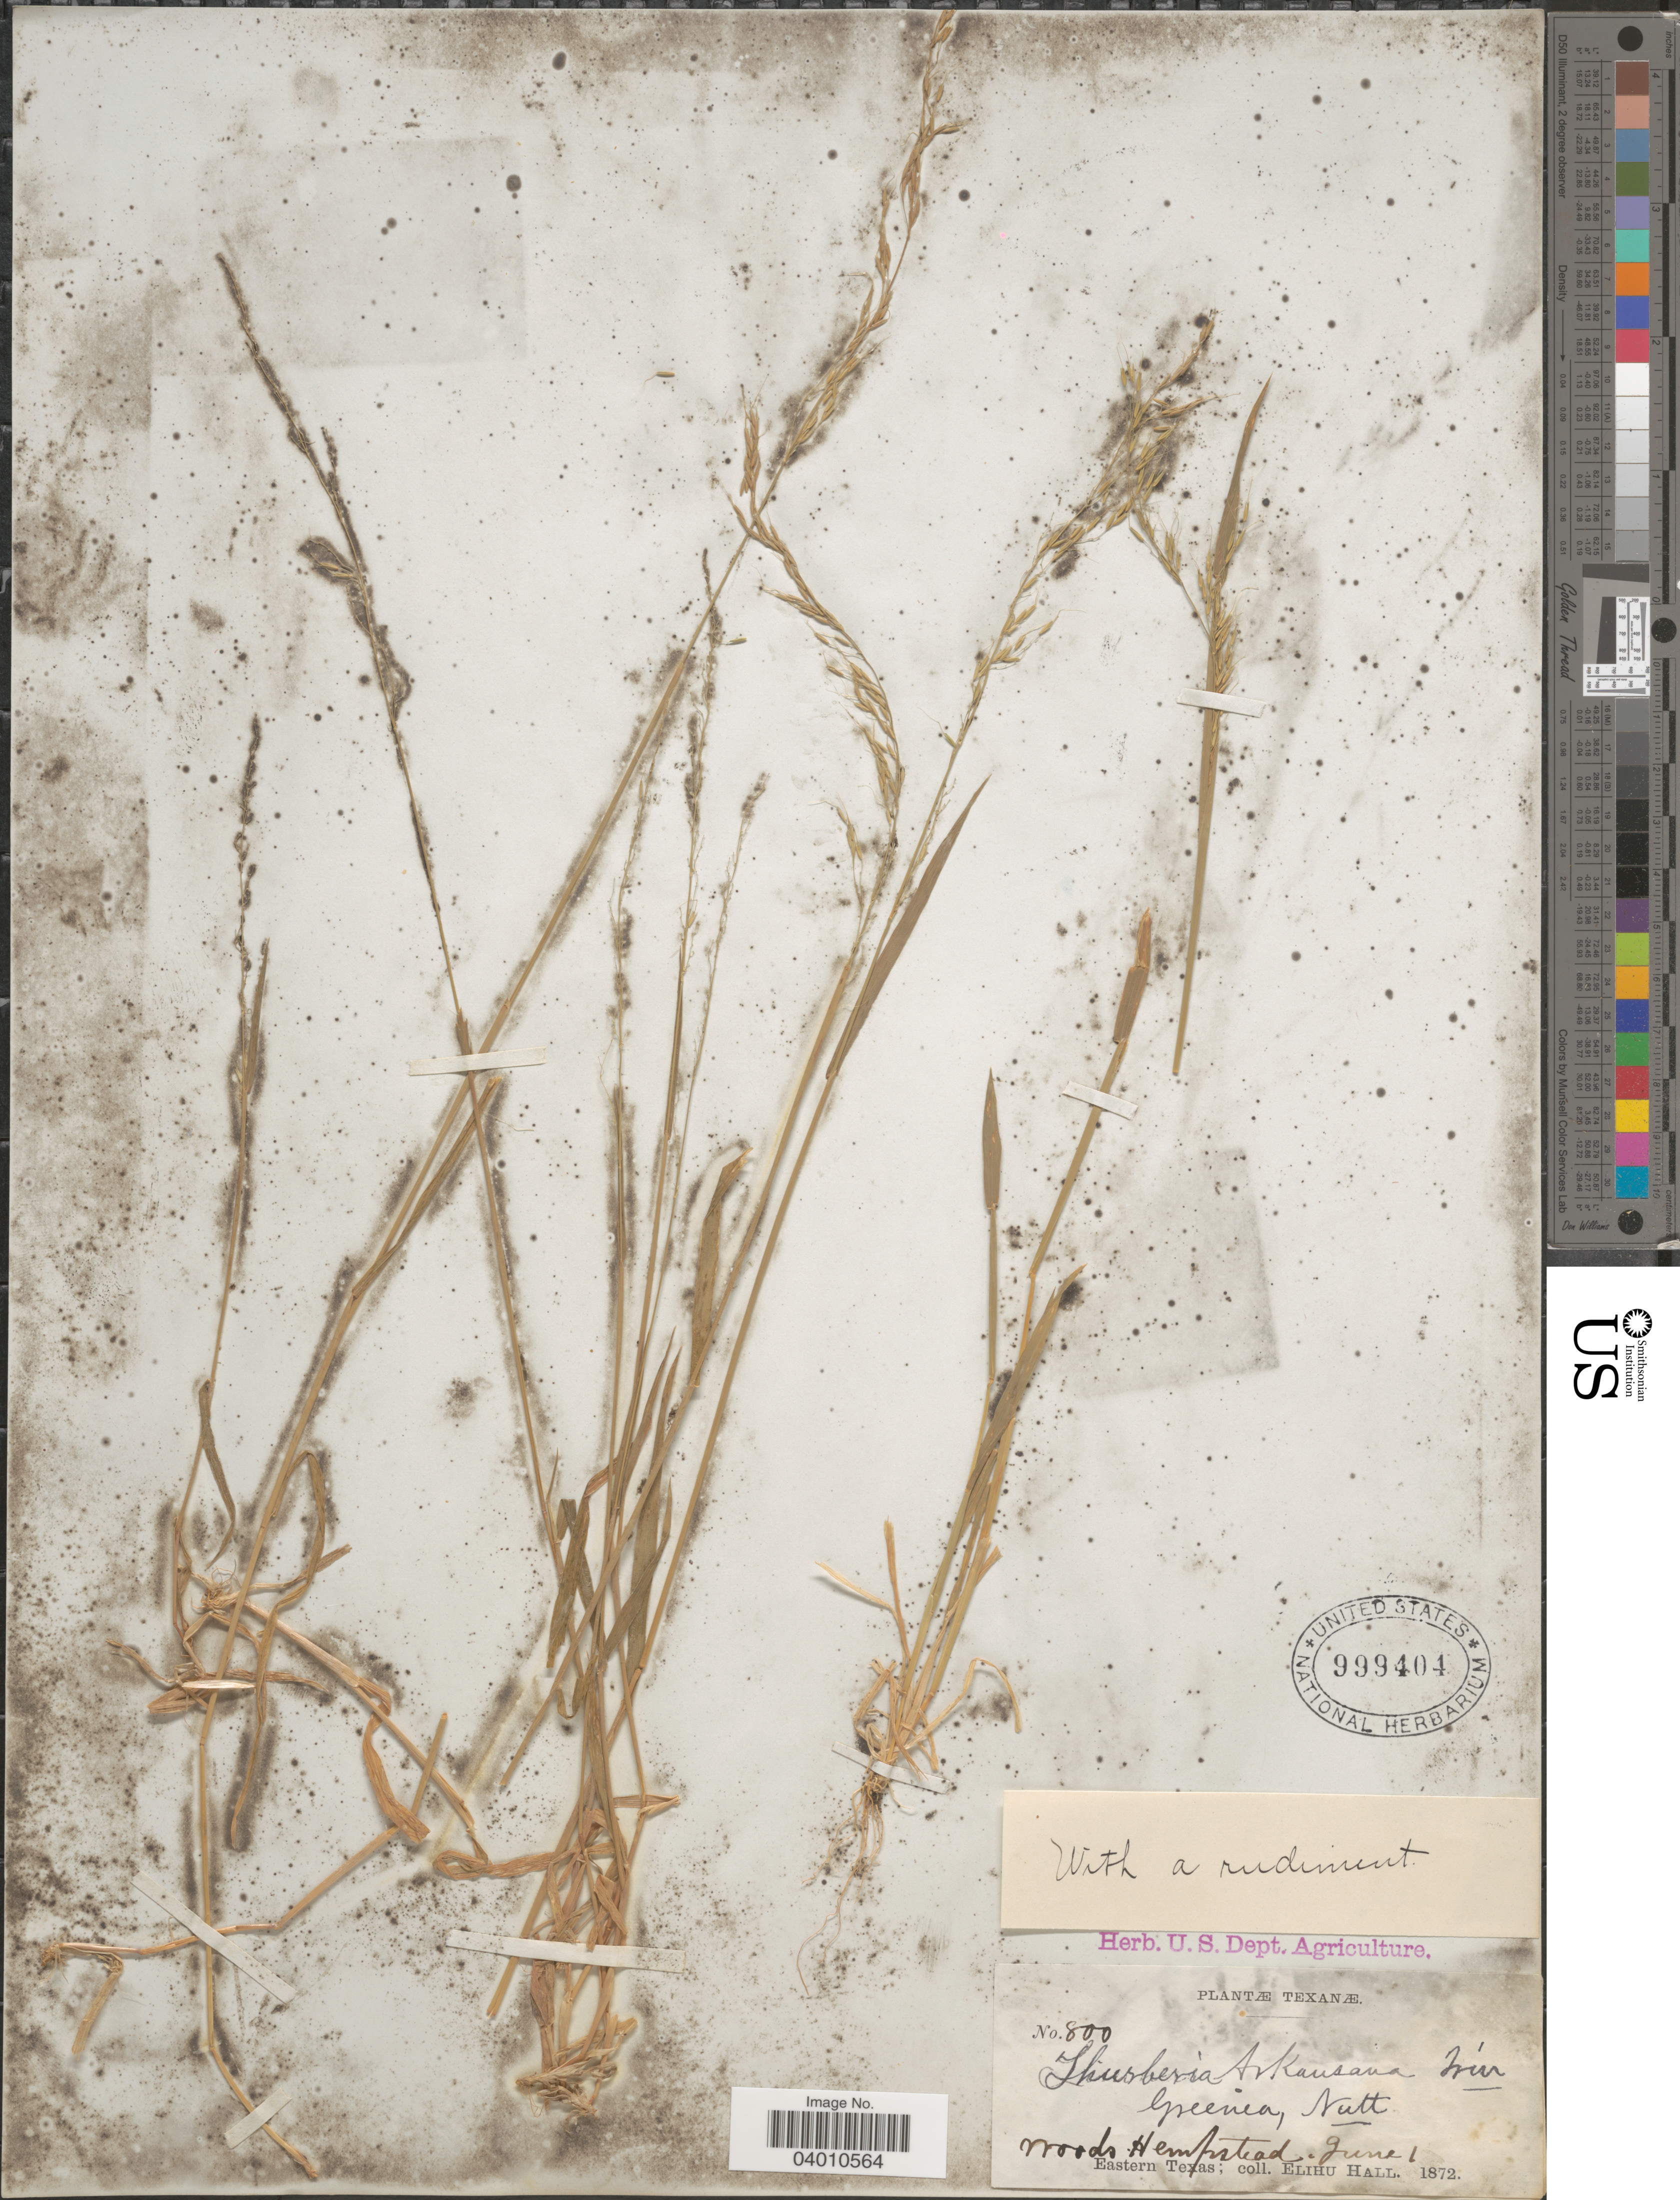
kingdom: Plantae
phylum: Tracheophyta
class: Liliopsida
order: Poales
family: Poaceae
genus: Limnodea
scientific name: Limnodea arkansana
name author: (Nutt.) L.H. Dewey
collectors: E. Hall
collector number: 800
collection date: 1872-06-01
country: United States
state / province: Texas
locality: Woods. Hempstead. Eastern Texas.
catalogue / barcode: US 999404